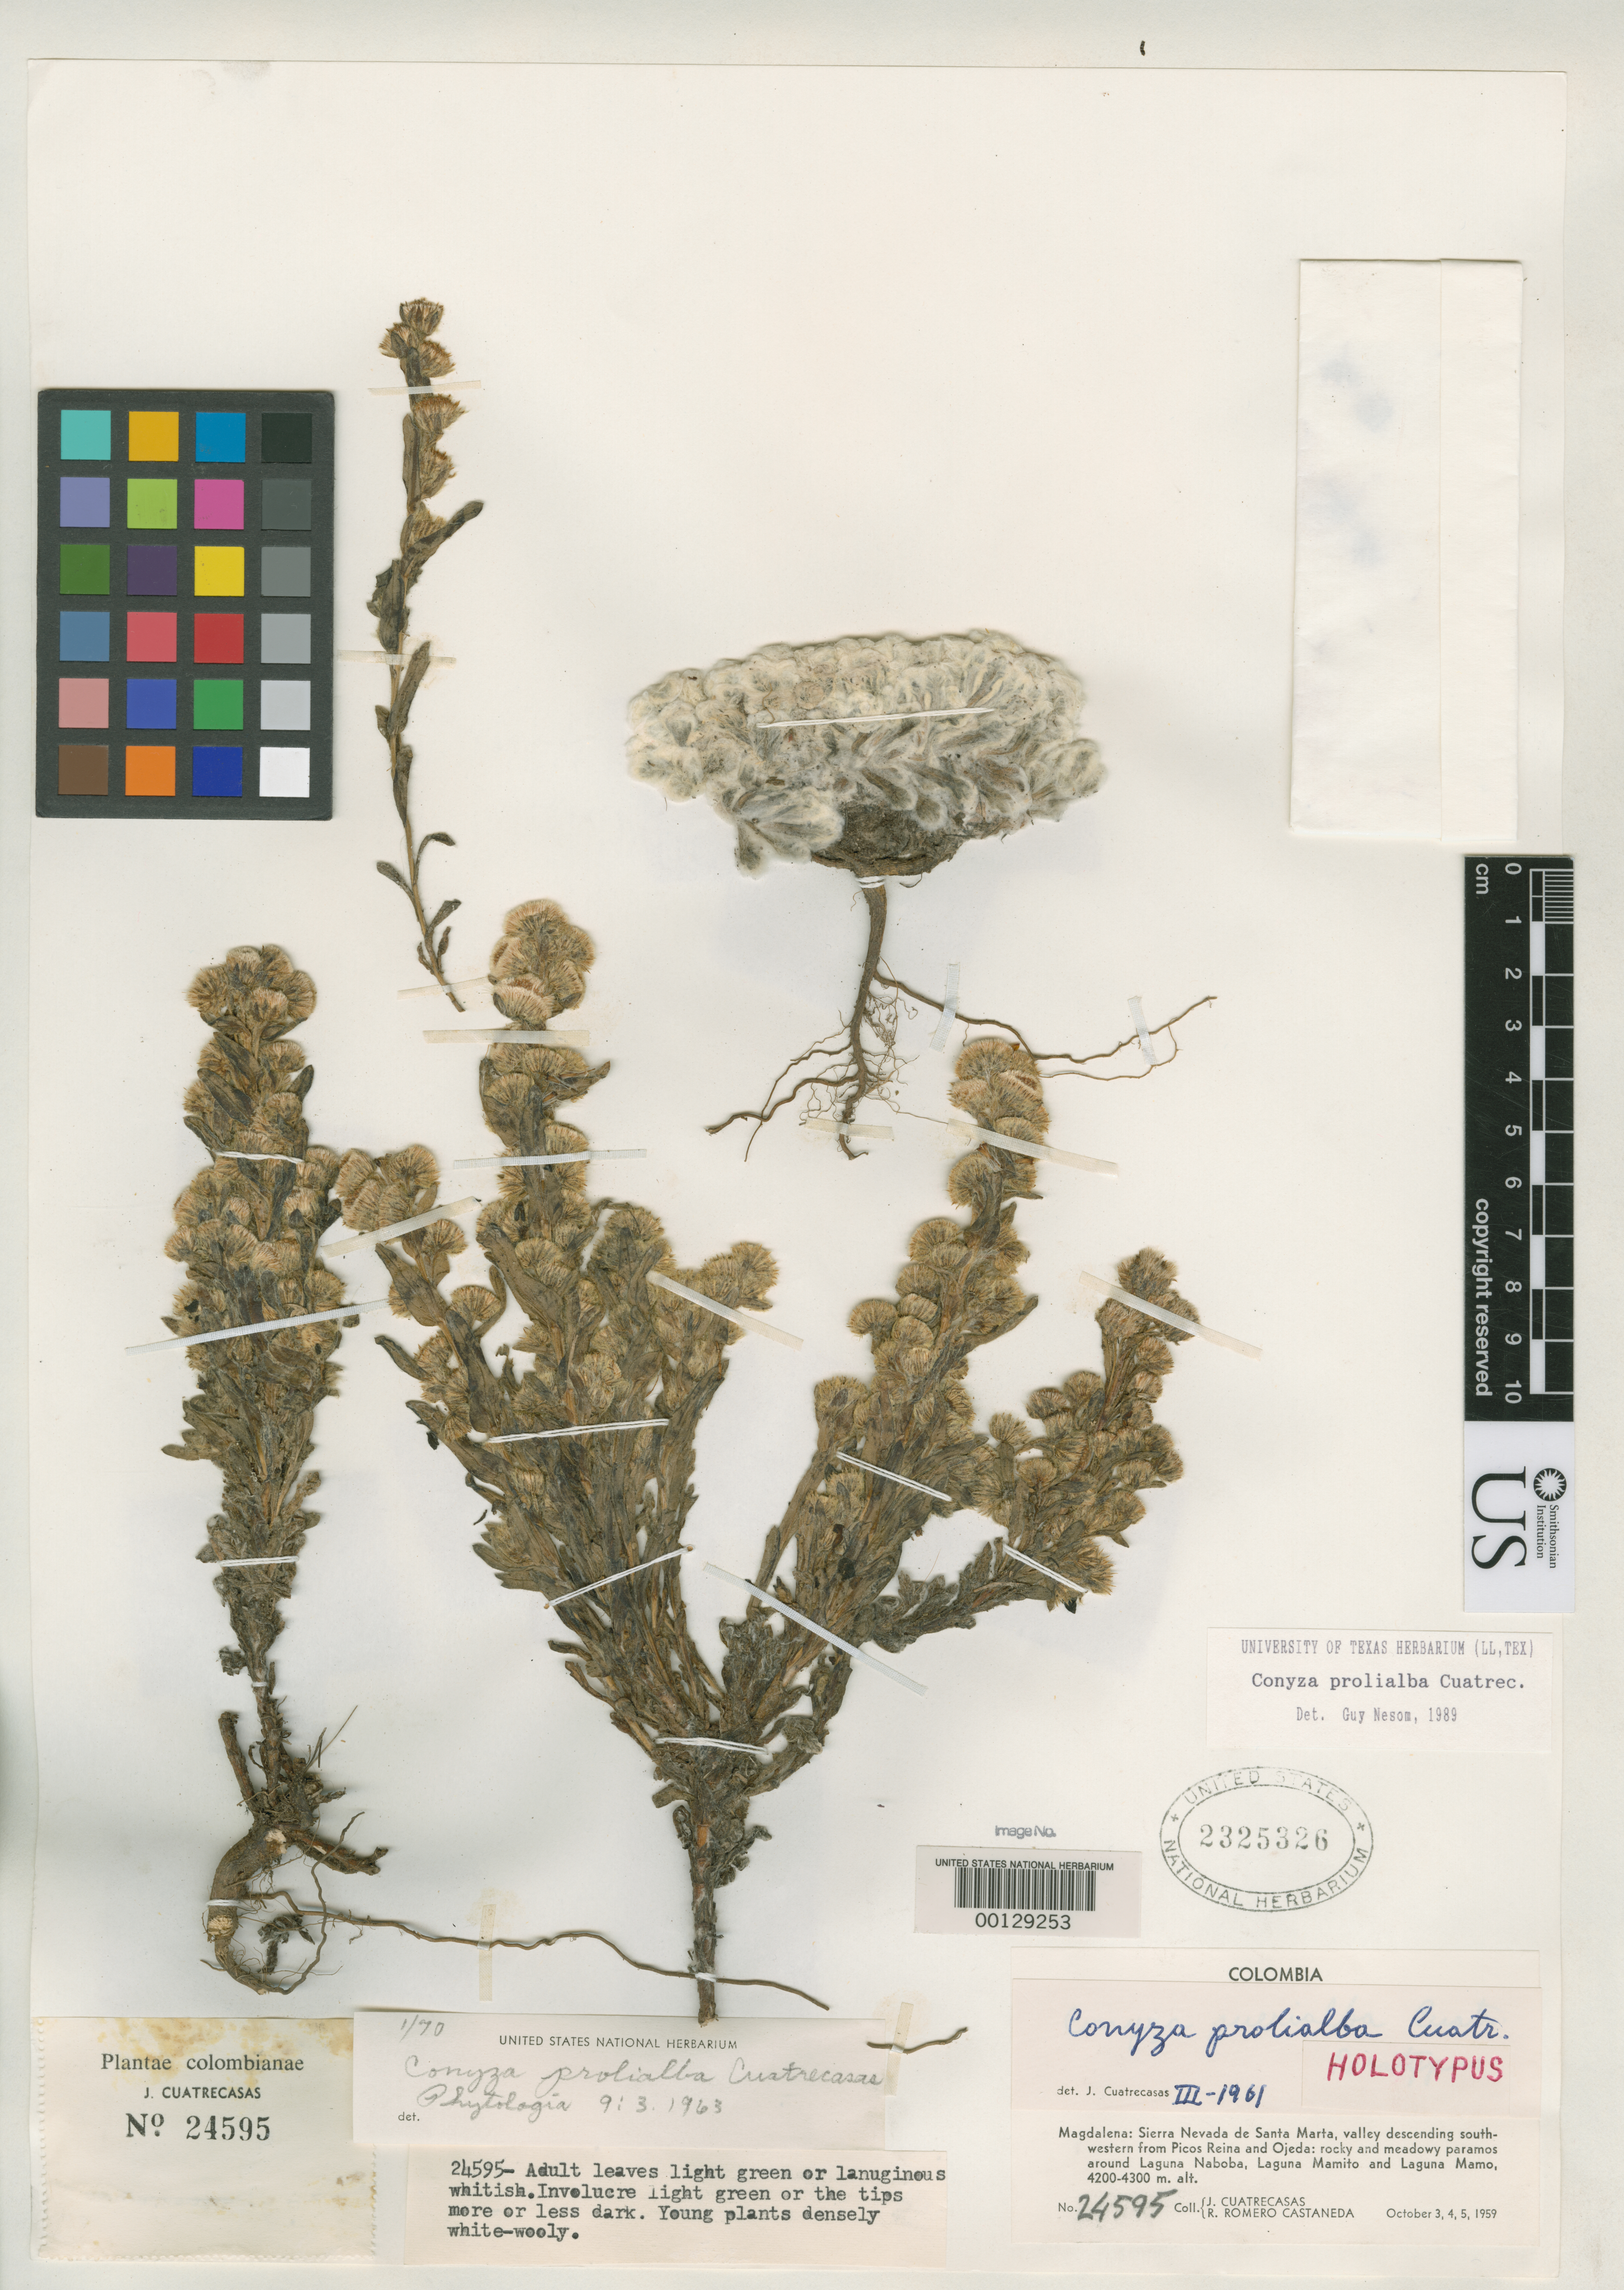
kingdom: Plantae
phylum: Tracheophyta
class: Magnoliopsida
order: Asterales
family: Asteraceae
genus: Conyza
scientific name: Conyza prolialba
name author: Cuatrec.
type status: Holotype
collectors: J. Cuatrecasas & R. Romero Castañeda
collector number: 24595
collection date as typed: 04 Oct 1959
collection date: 1959-10-04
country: Colombia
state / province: Magdalena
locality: Laguna Naboba, Laguna Mamo.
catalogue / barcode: US 2325326